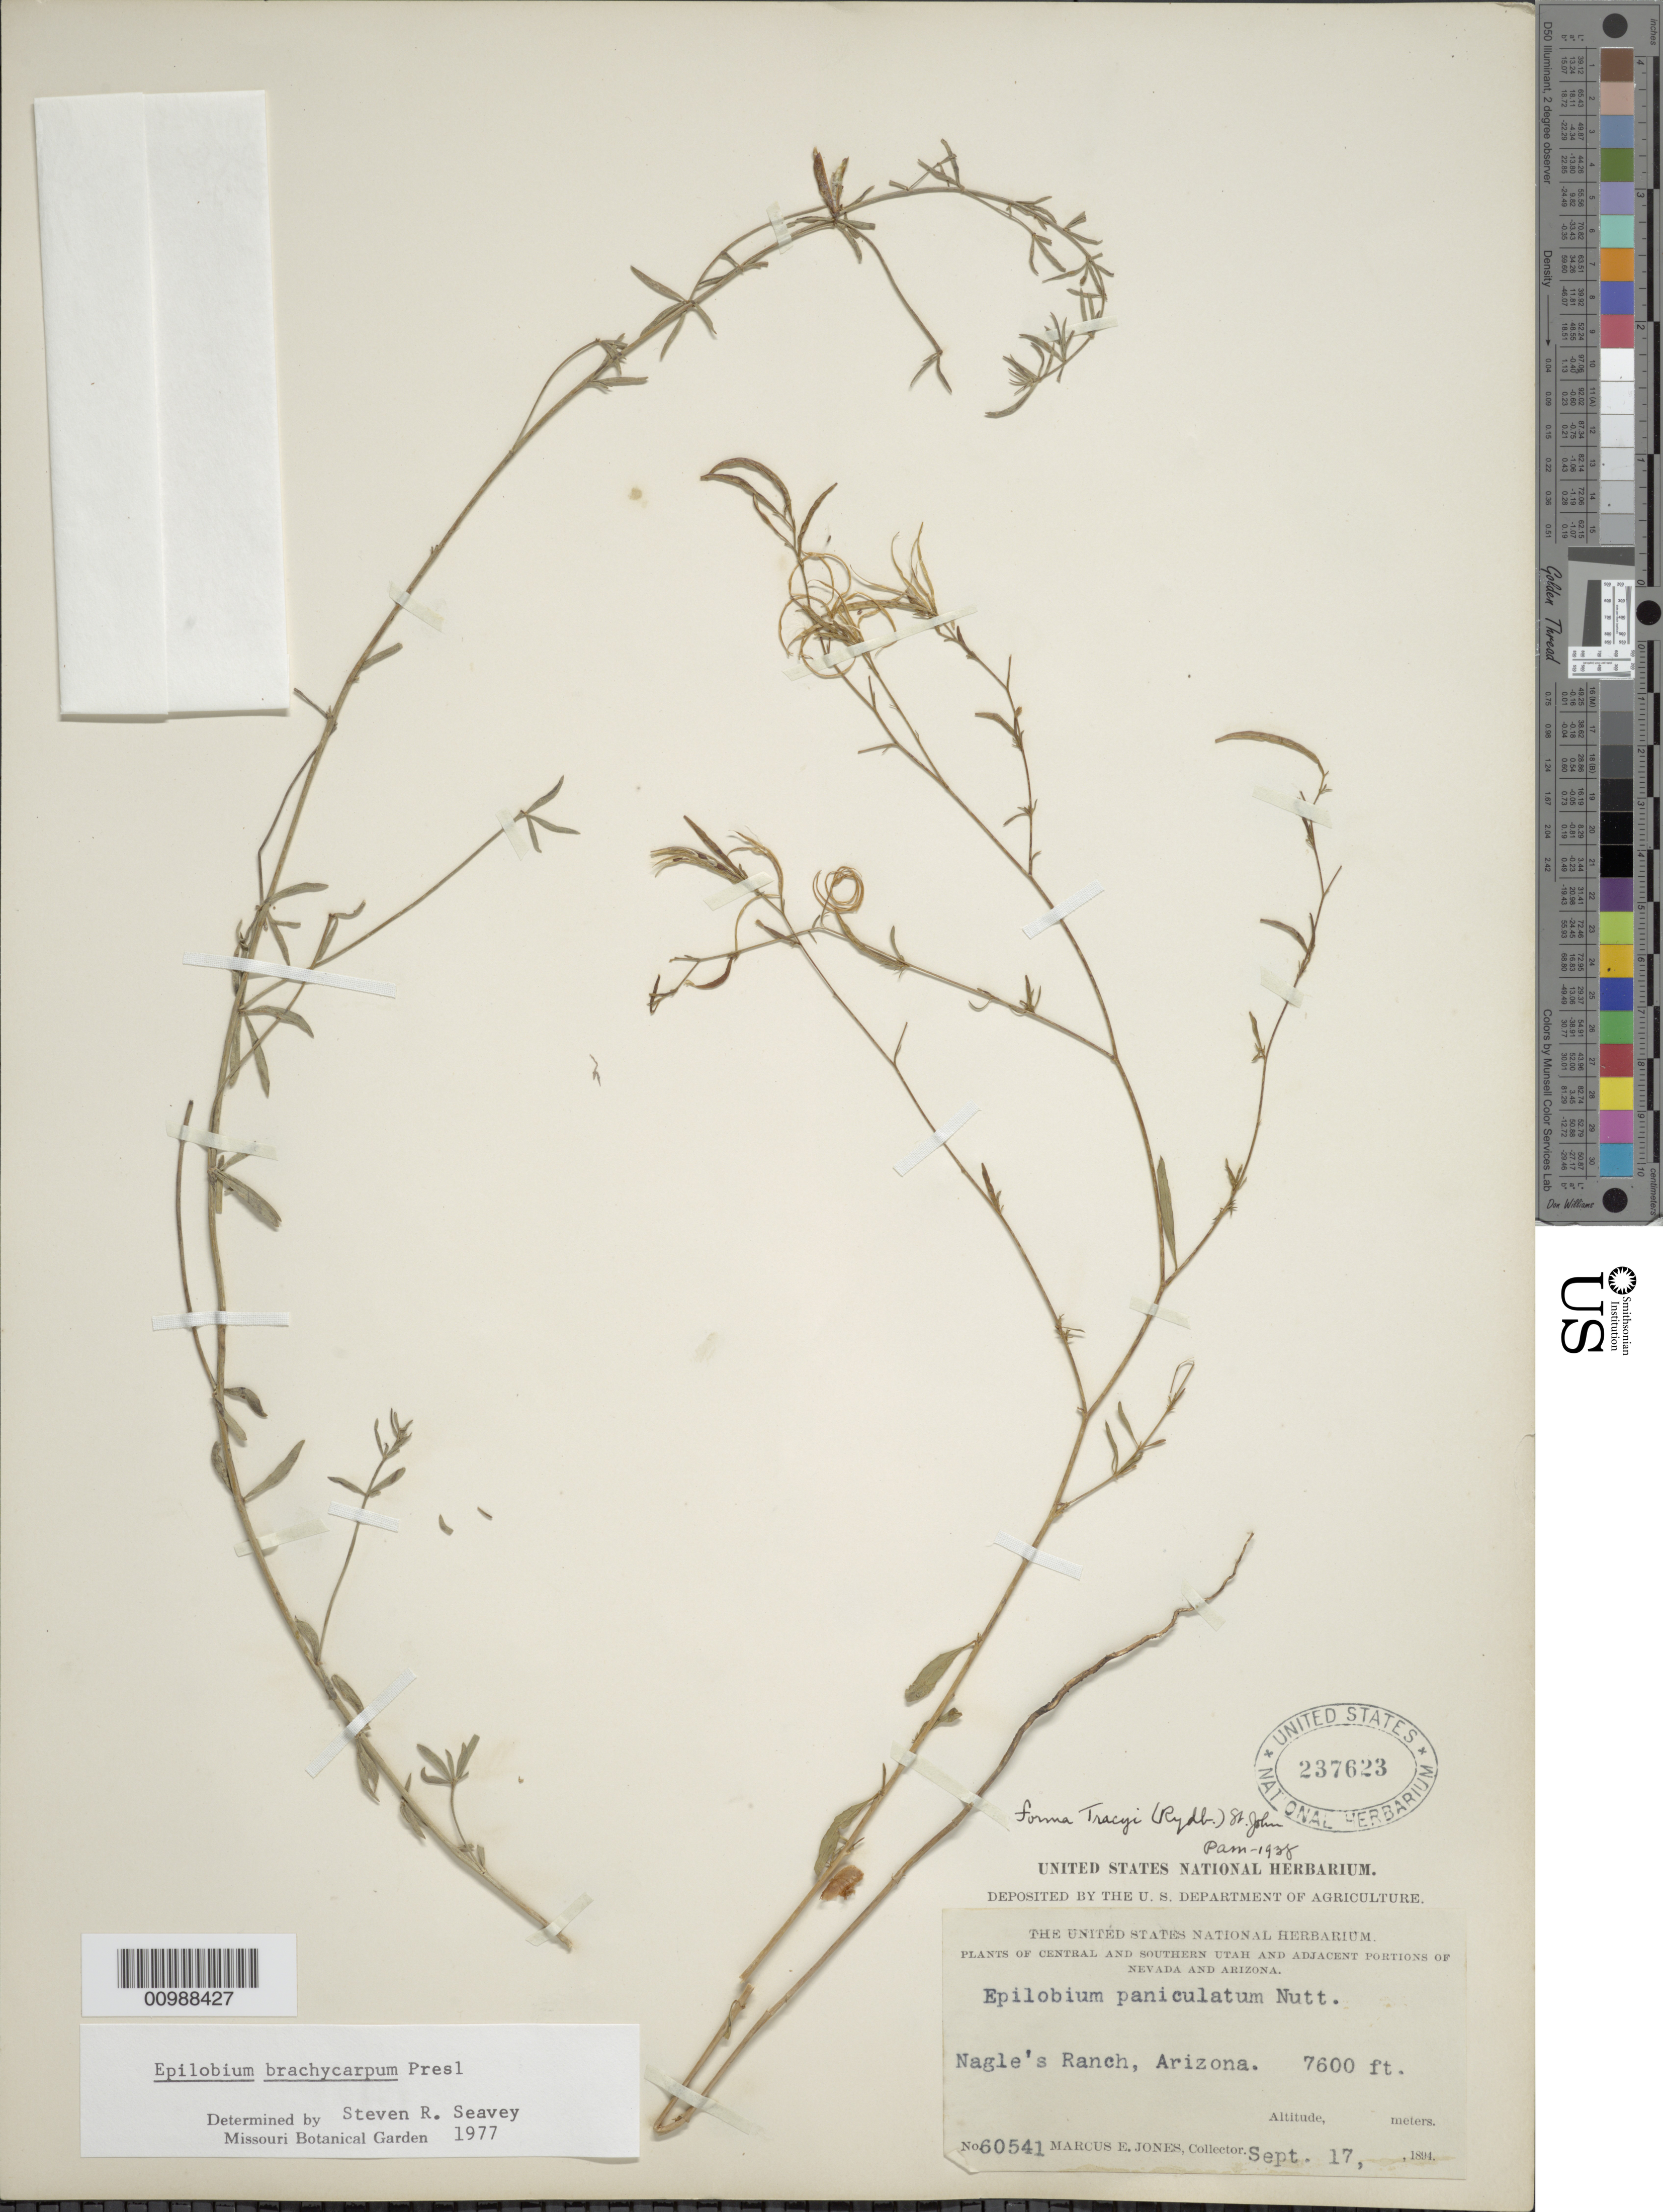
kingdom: Plantae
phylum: Tracheophyta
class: Magnoliopsida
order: Myrtales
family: Onagraceae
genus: Epilobium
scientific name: Epilobium brachycarpum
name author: C. Presl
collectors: M. E. Jones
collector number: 60541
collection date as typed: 17 Sep 1894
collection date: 1894-09-17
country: United States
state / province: Arizona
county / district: Coconino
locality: Nagle's Ranch.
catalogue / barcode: US 237623